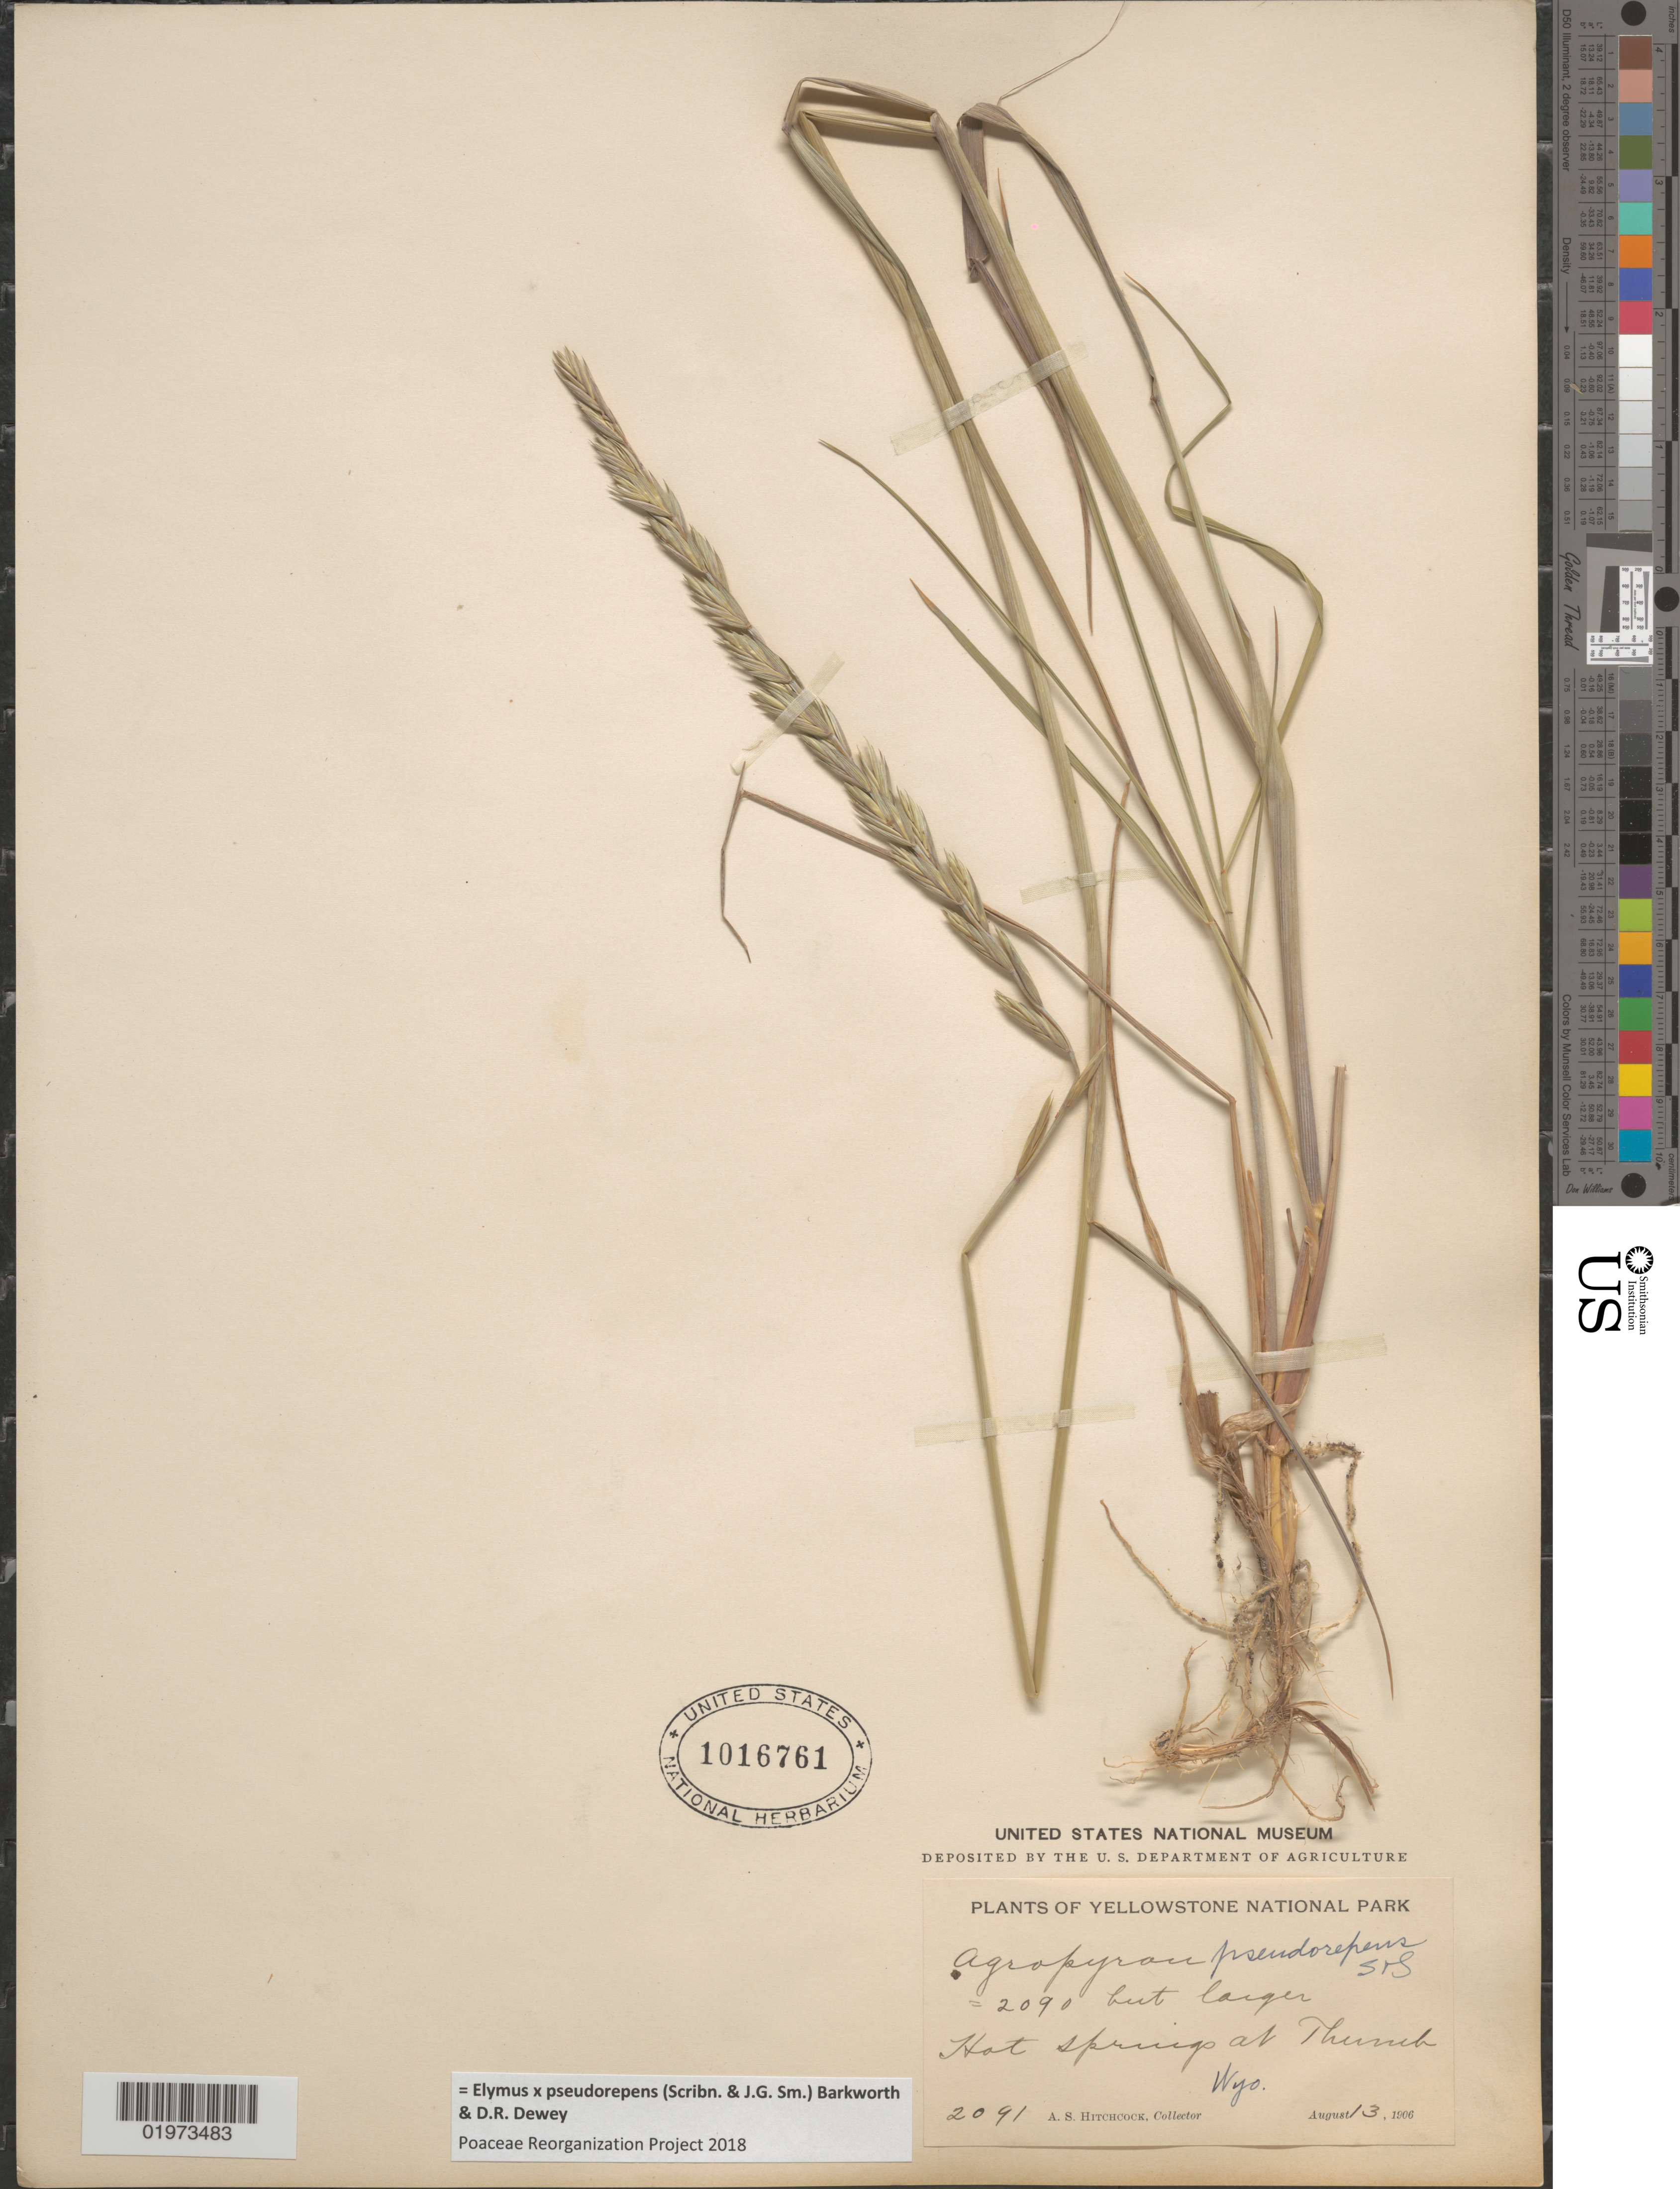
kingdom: Plantae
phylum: Tracheophyta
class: Liliopsida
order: Poales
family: Poaceae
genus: Elymus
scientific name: Elymus x pseudorepens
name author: (Scribn. & J.G. Sm.) Barkworth & Dewey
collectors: A. S. Hitchcock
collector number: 2091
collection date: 1906-08-13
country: United States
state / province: Wyoming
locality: Yellowstone National Park. Hot Springs at Thumb.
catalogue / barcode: US 1016761